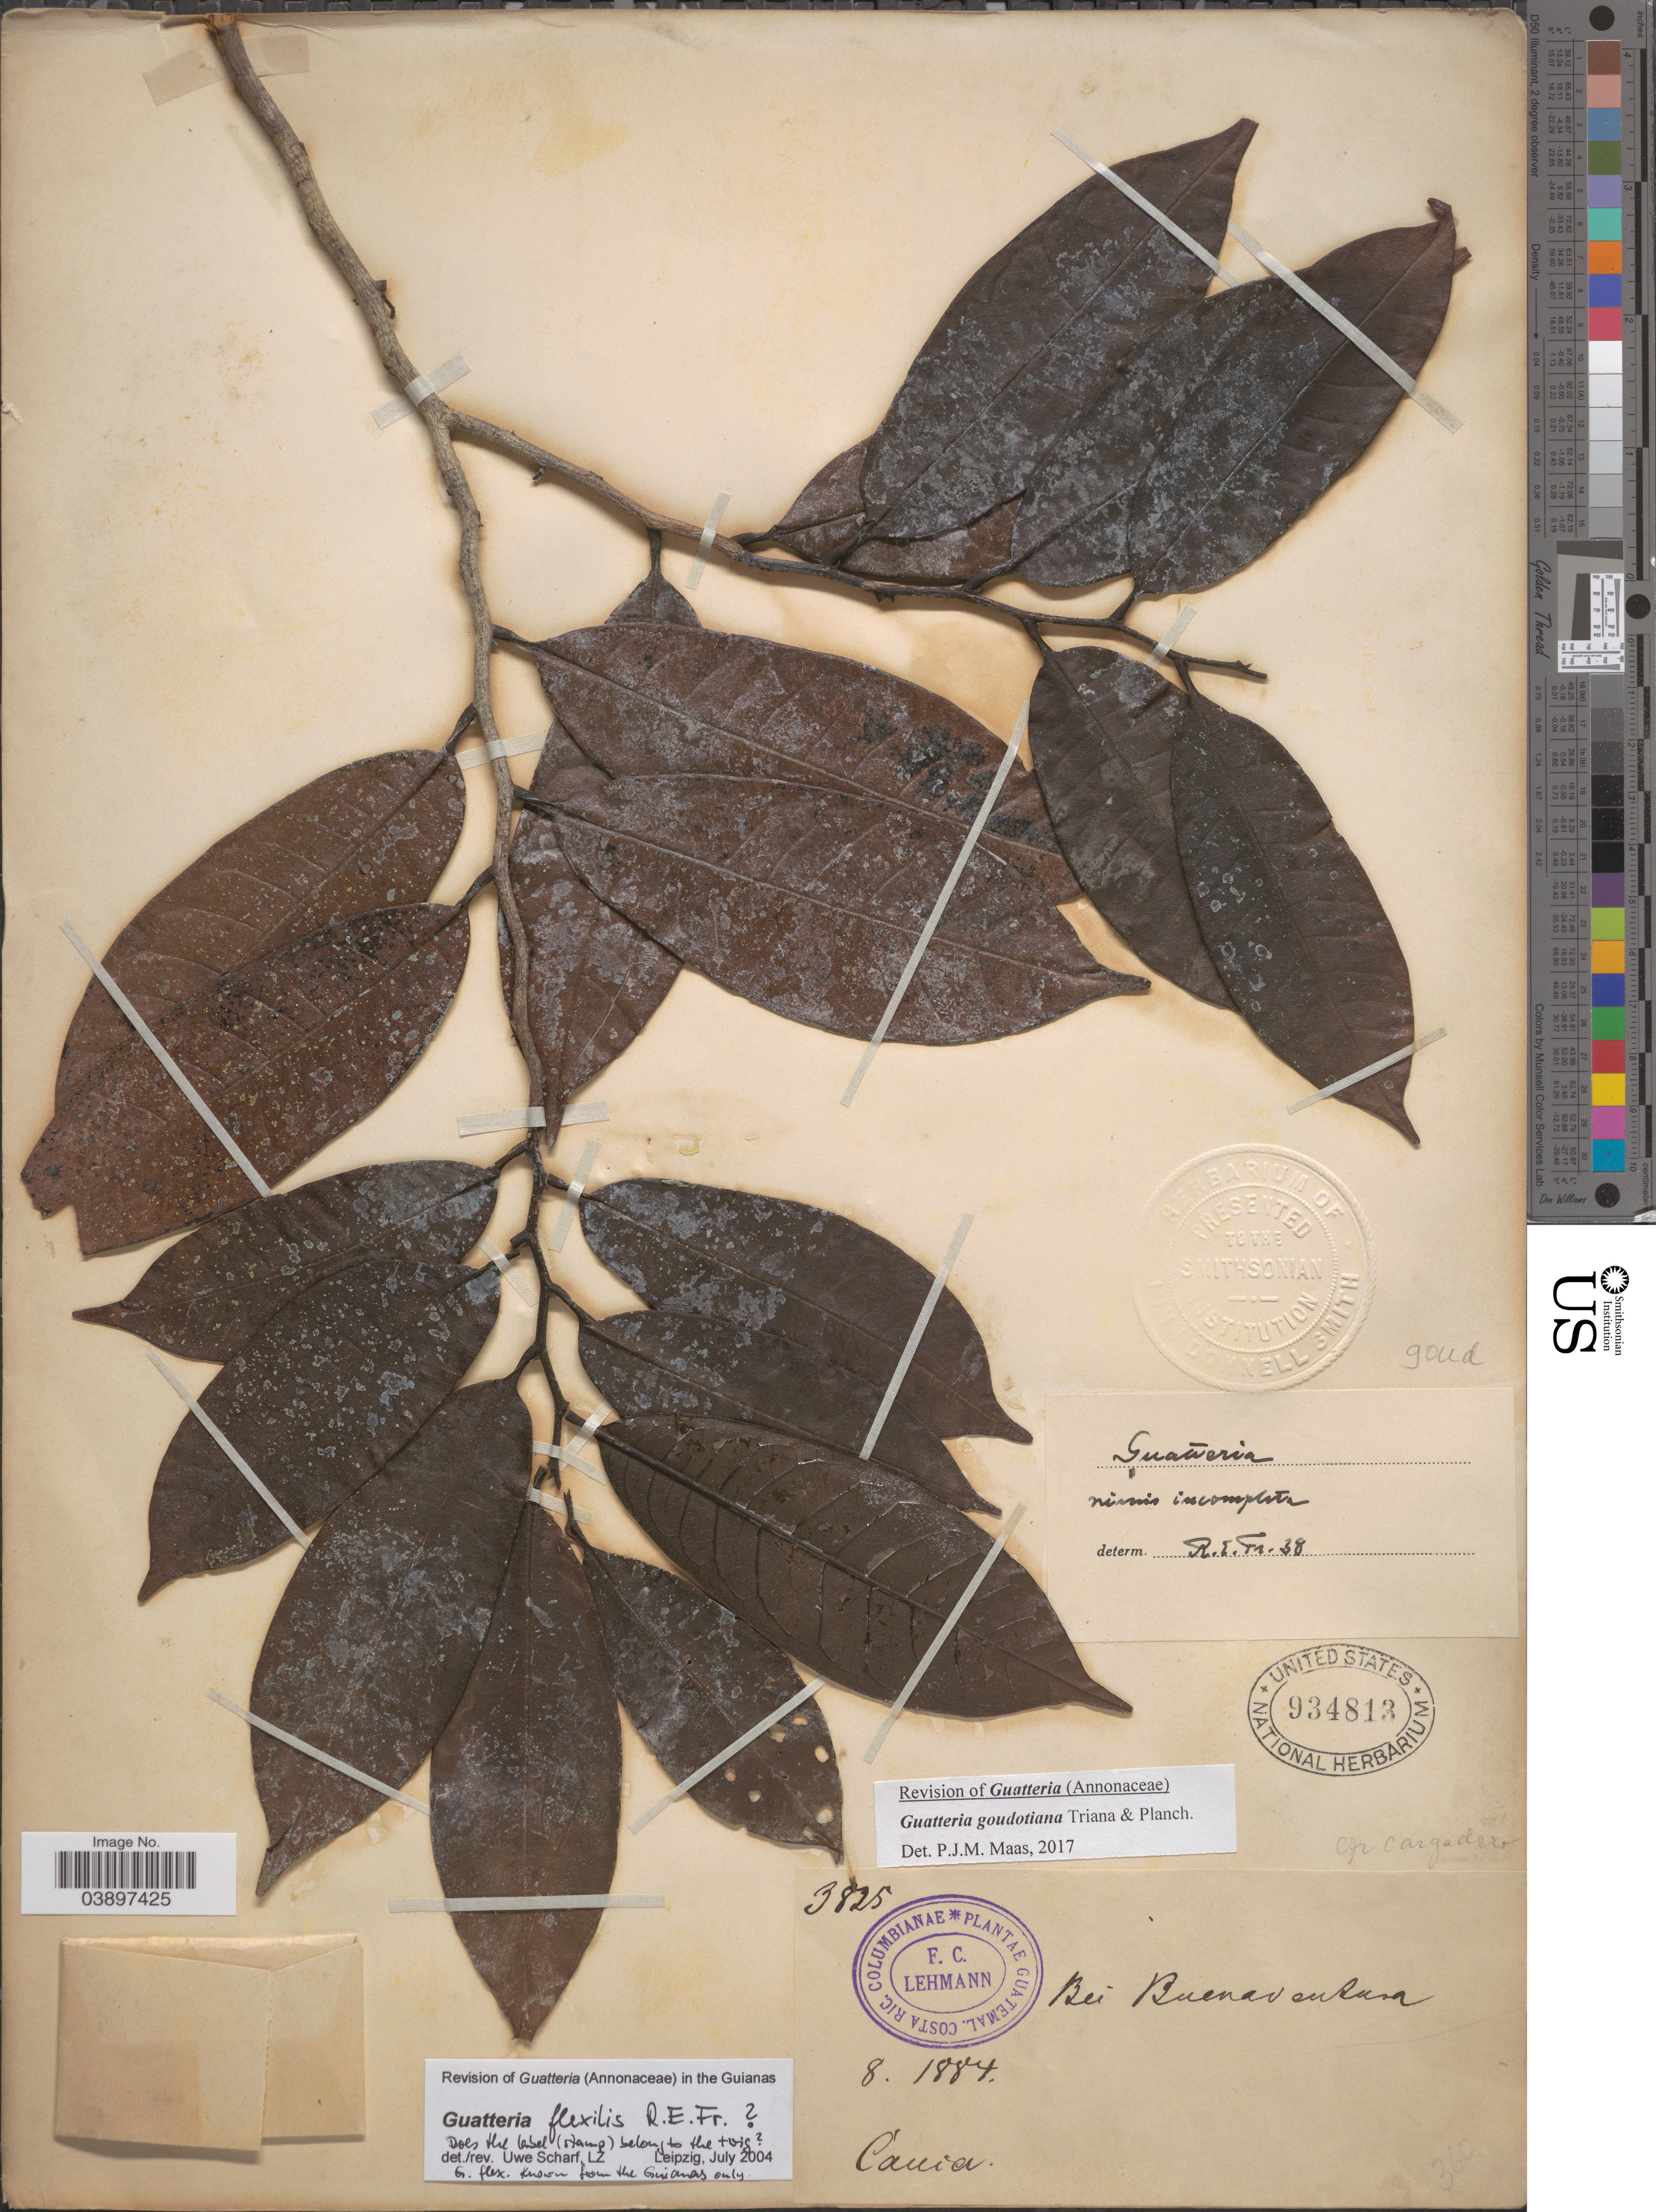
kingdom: Plantae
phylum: Tracheophyta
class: Magnoliopsida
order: Magnoliales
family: Annonaceae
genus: Guatteria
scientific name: Guatteria goudotiana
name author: Triana & Planch.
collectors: F. C. Lehmann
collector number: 3825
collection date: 1884-08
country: Colombia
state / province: Cauca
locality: Bei Buenaventura.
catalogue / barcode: US 934813